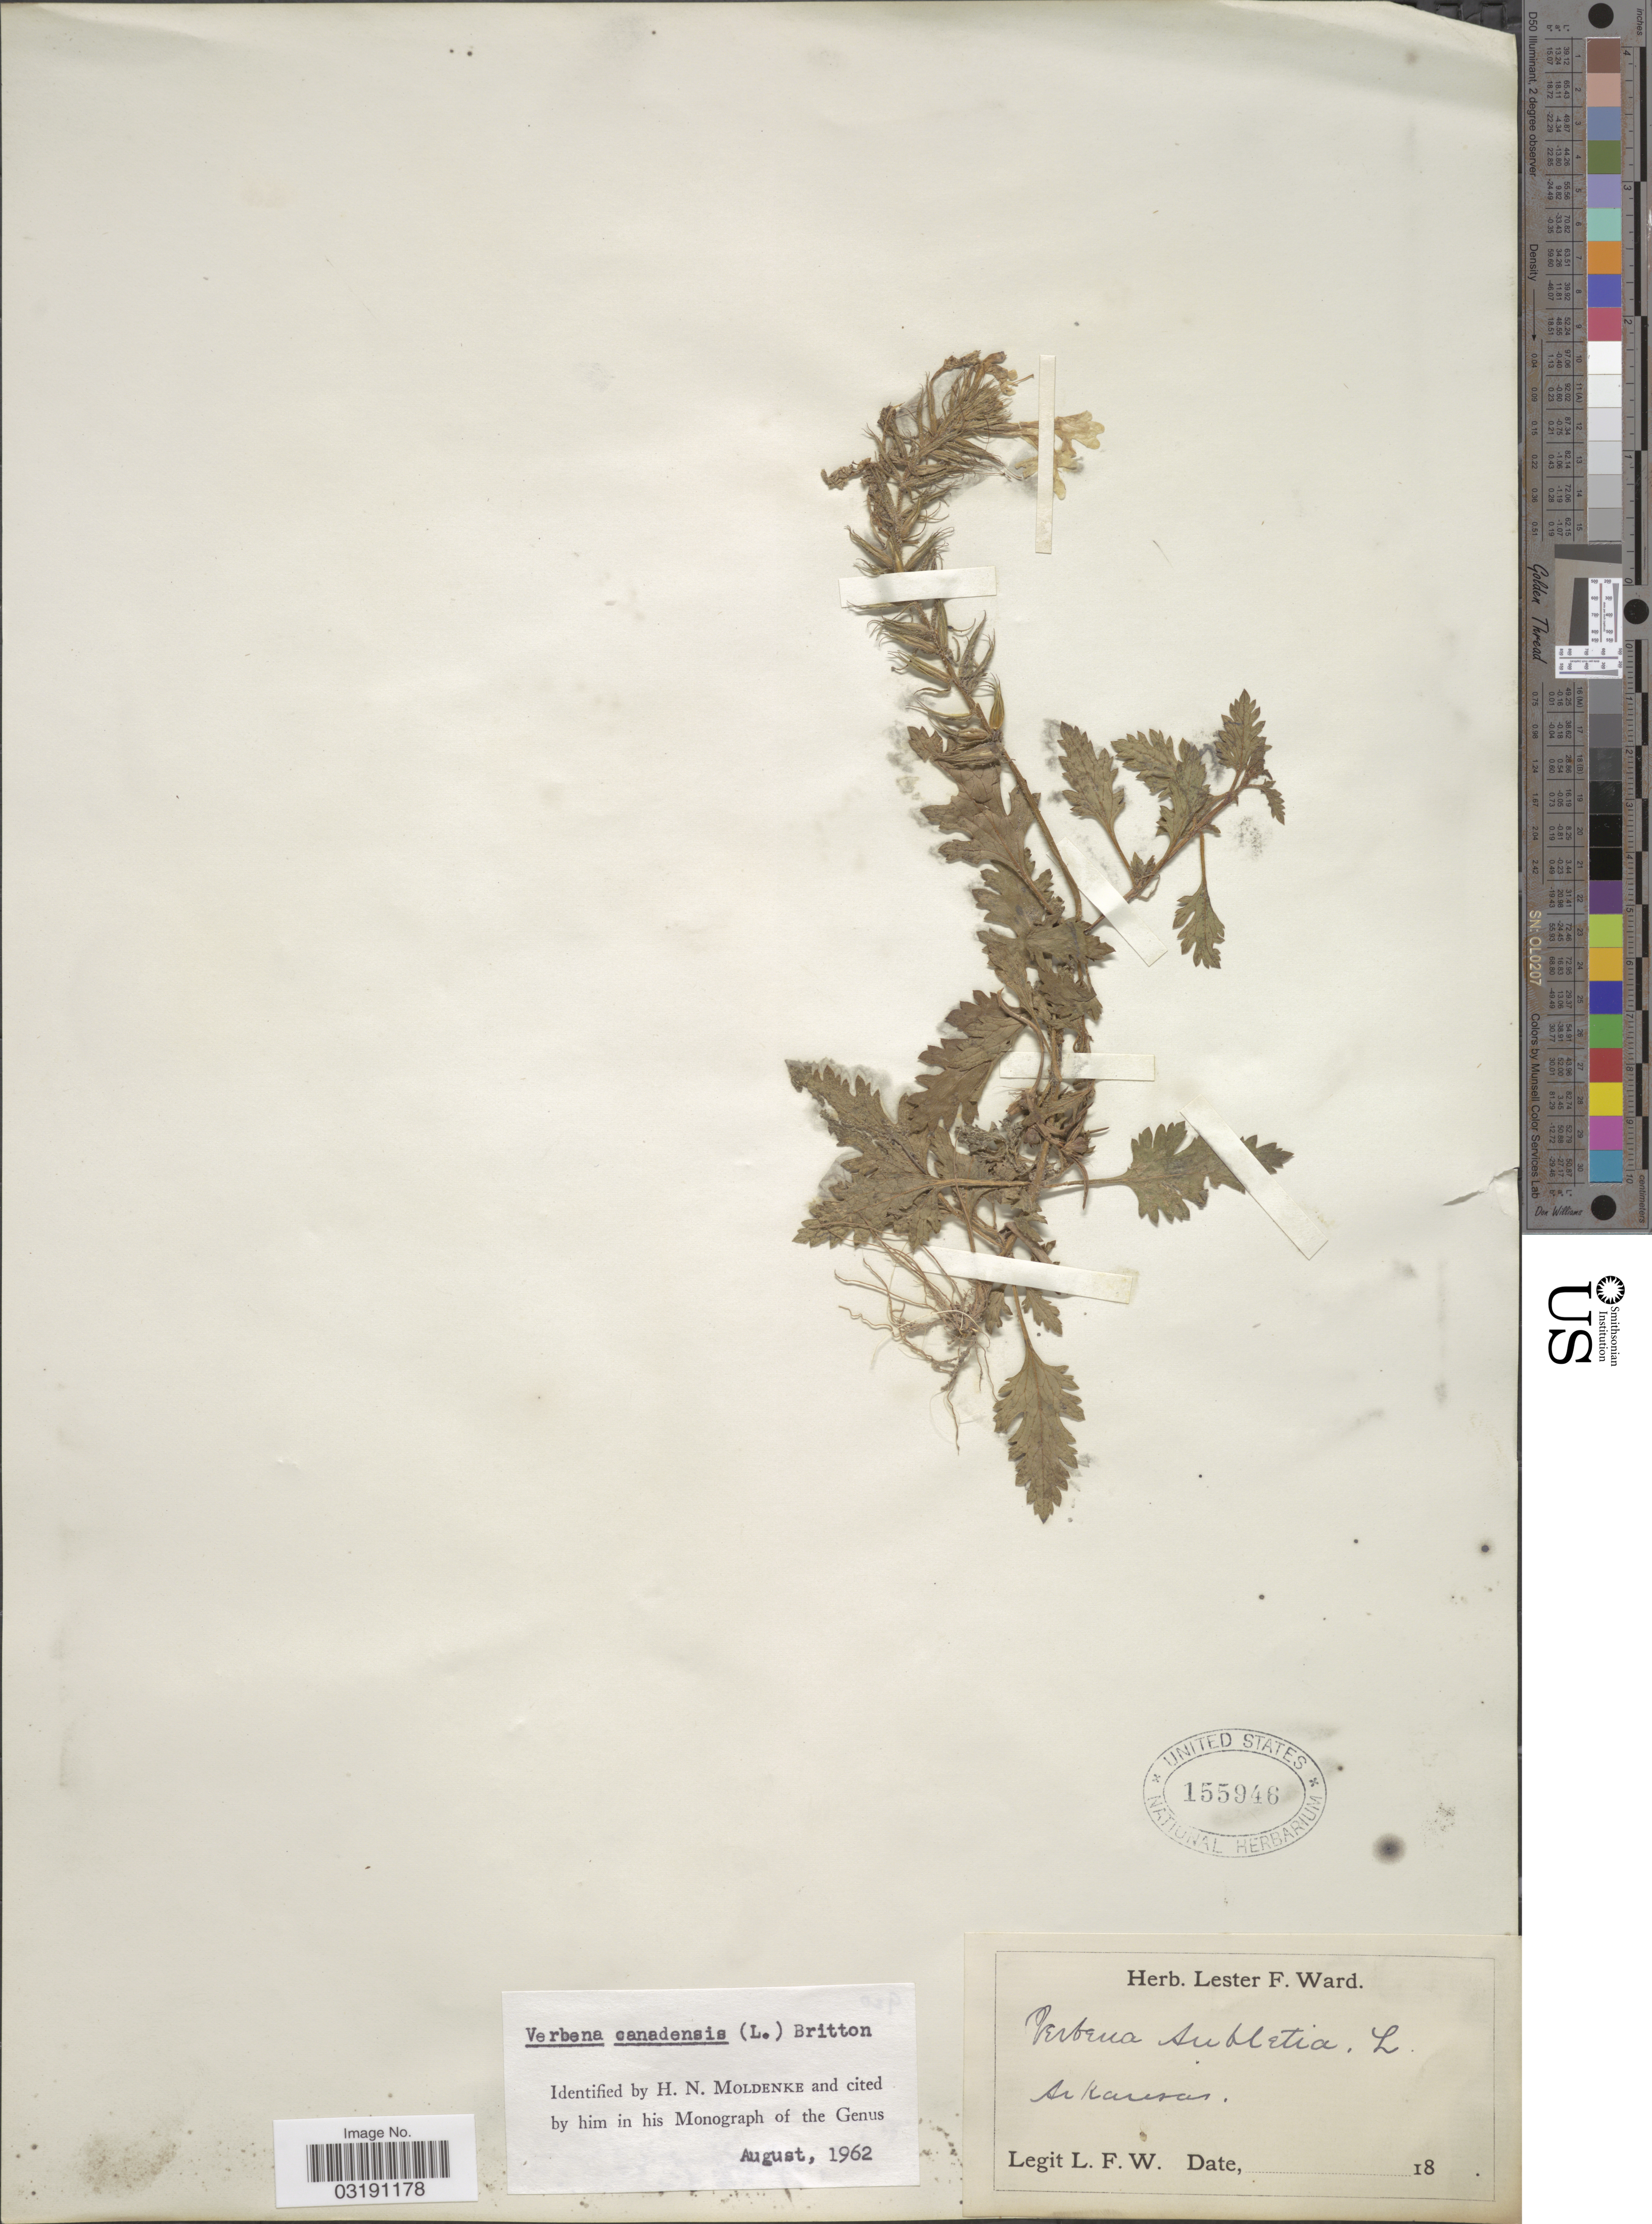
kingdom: Plantae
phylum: Tracheophyta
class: Magnoliopsida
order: Lamiales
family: Verbenaceae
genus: Verbena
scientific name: Verbena canadensis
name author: (L.) Britton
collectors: L. F. Ward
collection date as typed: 18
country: United States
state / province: Arkansas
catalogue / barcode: US 155946